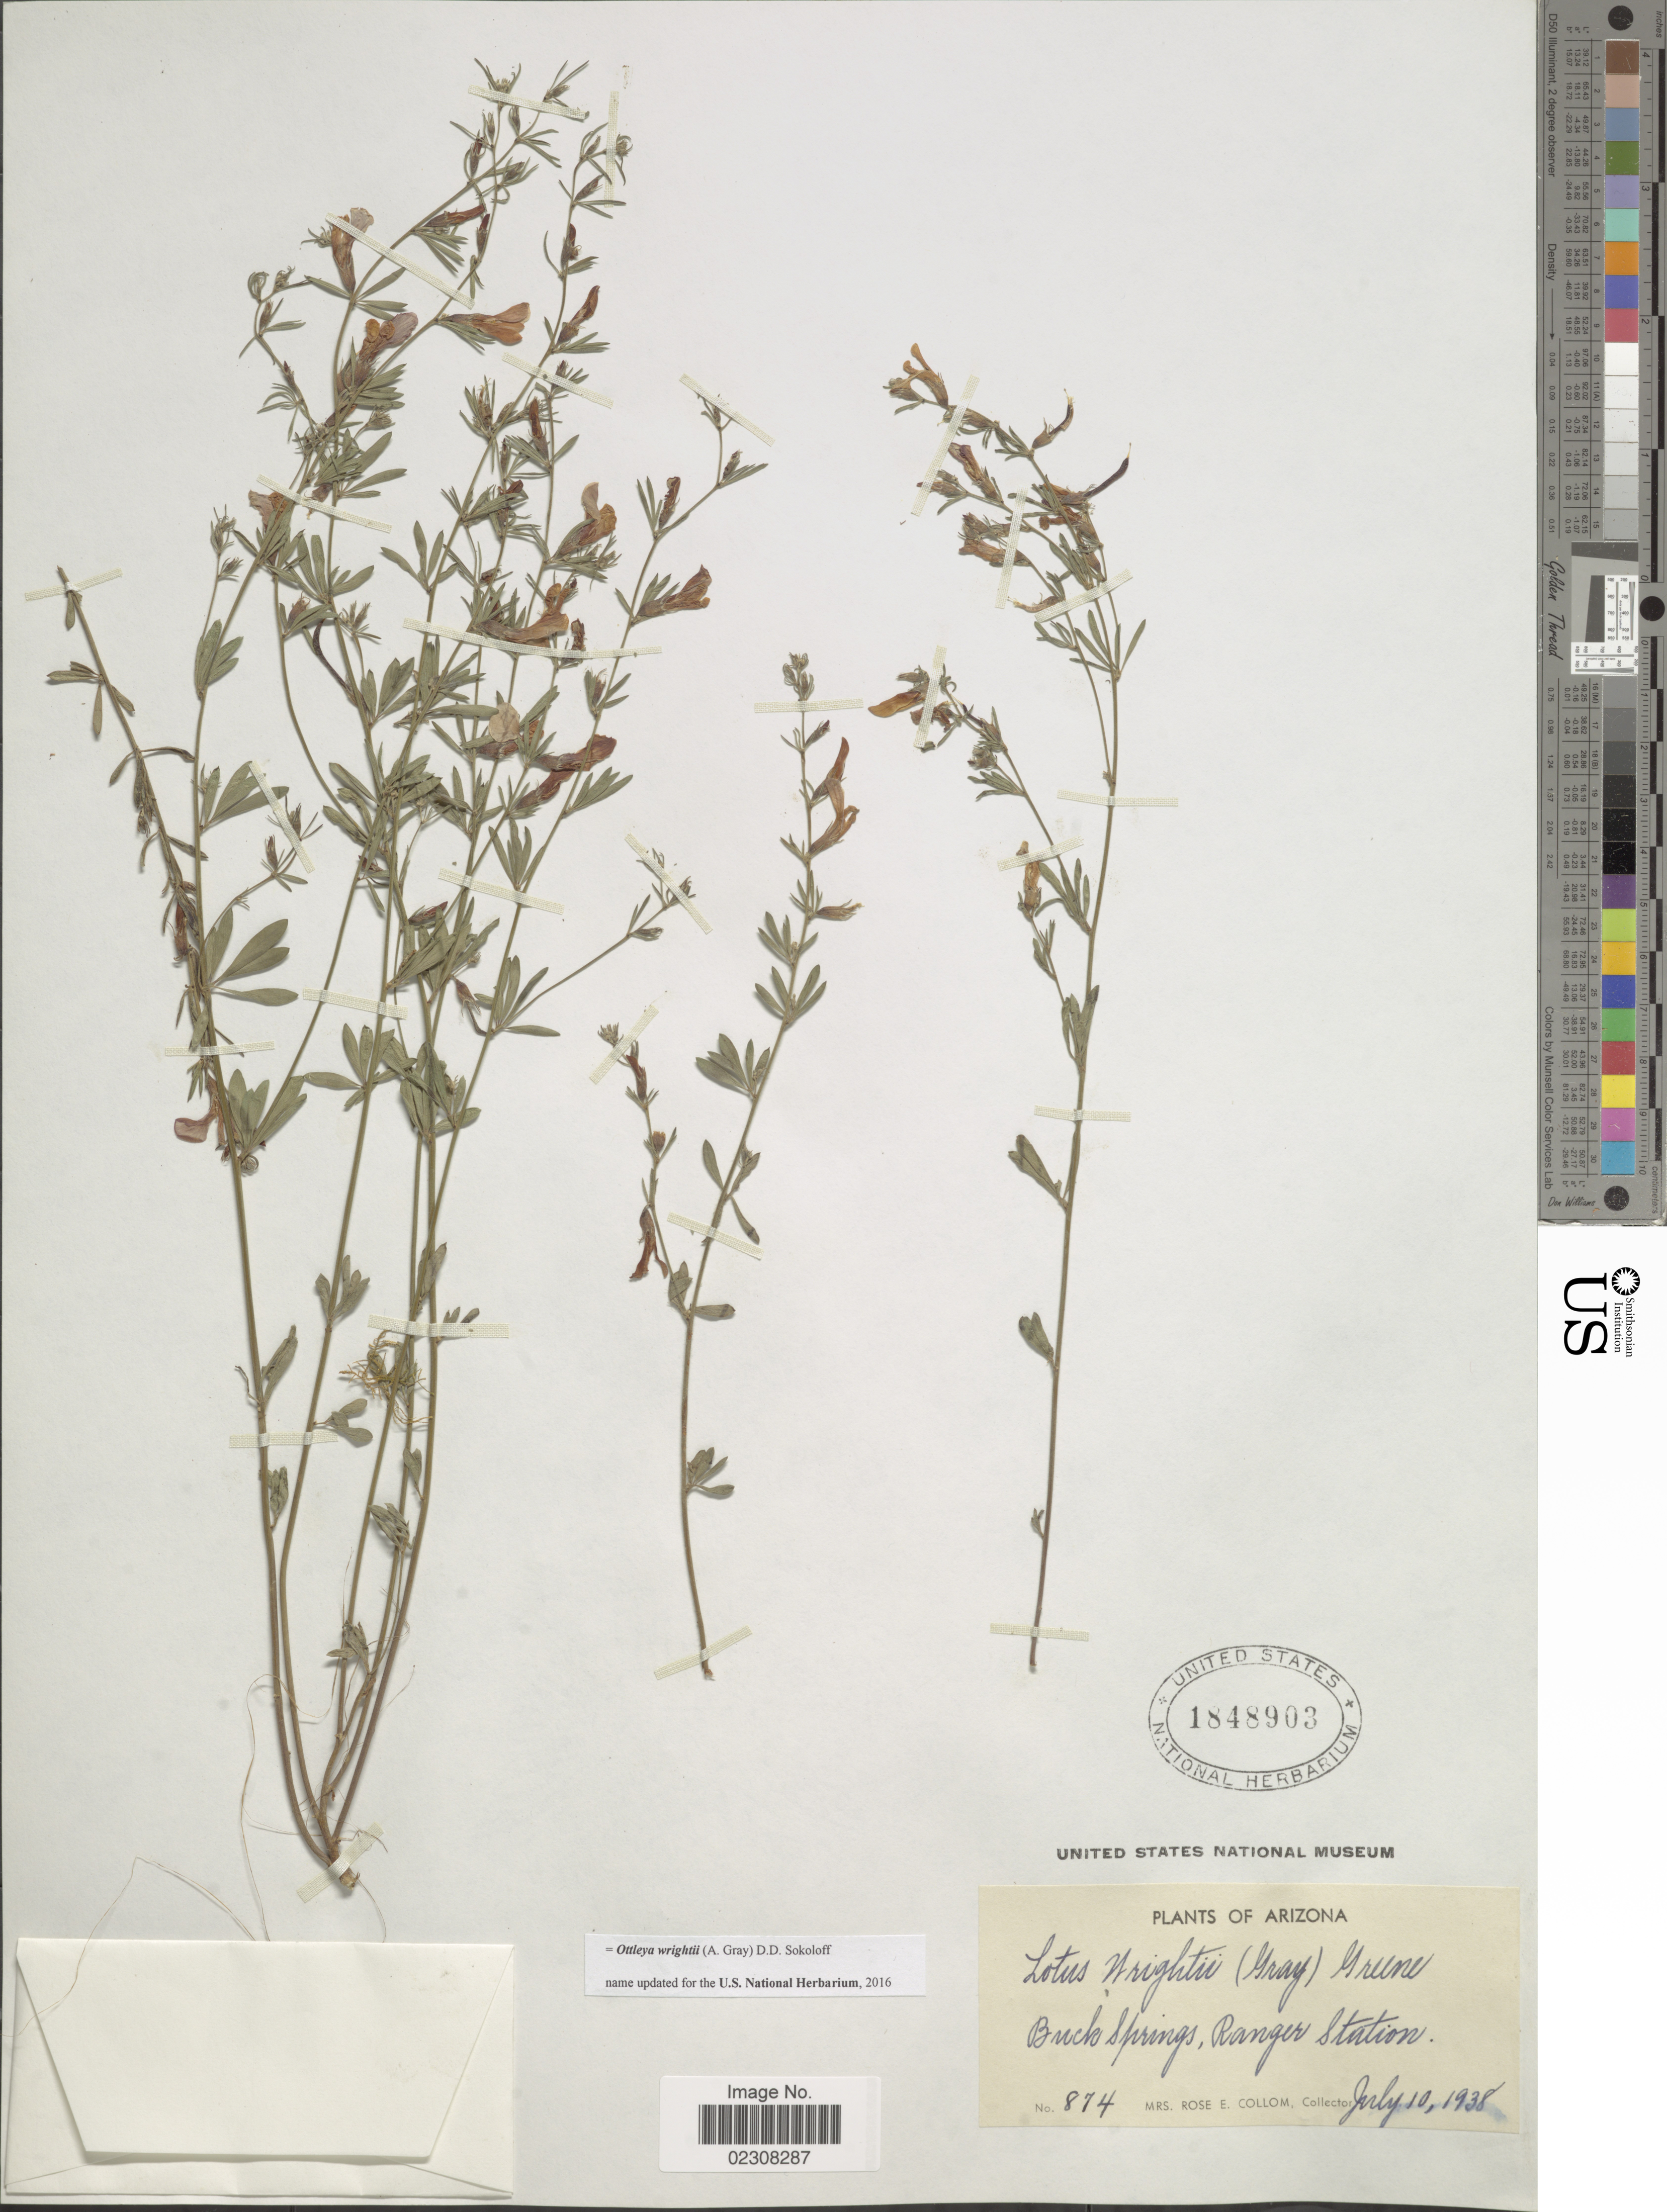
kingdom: Plantae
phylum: Tracheophyta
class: Magnoliopsida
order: Fabales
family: Fabaceae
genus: Ottleya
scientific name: Ottleya wrightii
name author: (A. Gray) D.D. Sokoloff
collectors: R. E. Collom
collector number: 874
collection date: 1938-07-10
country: United States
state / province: Arizona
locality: Buck Springs, Ranger Station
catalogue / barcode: US 1848903